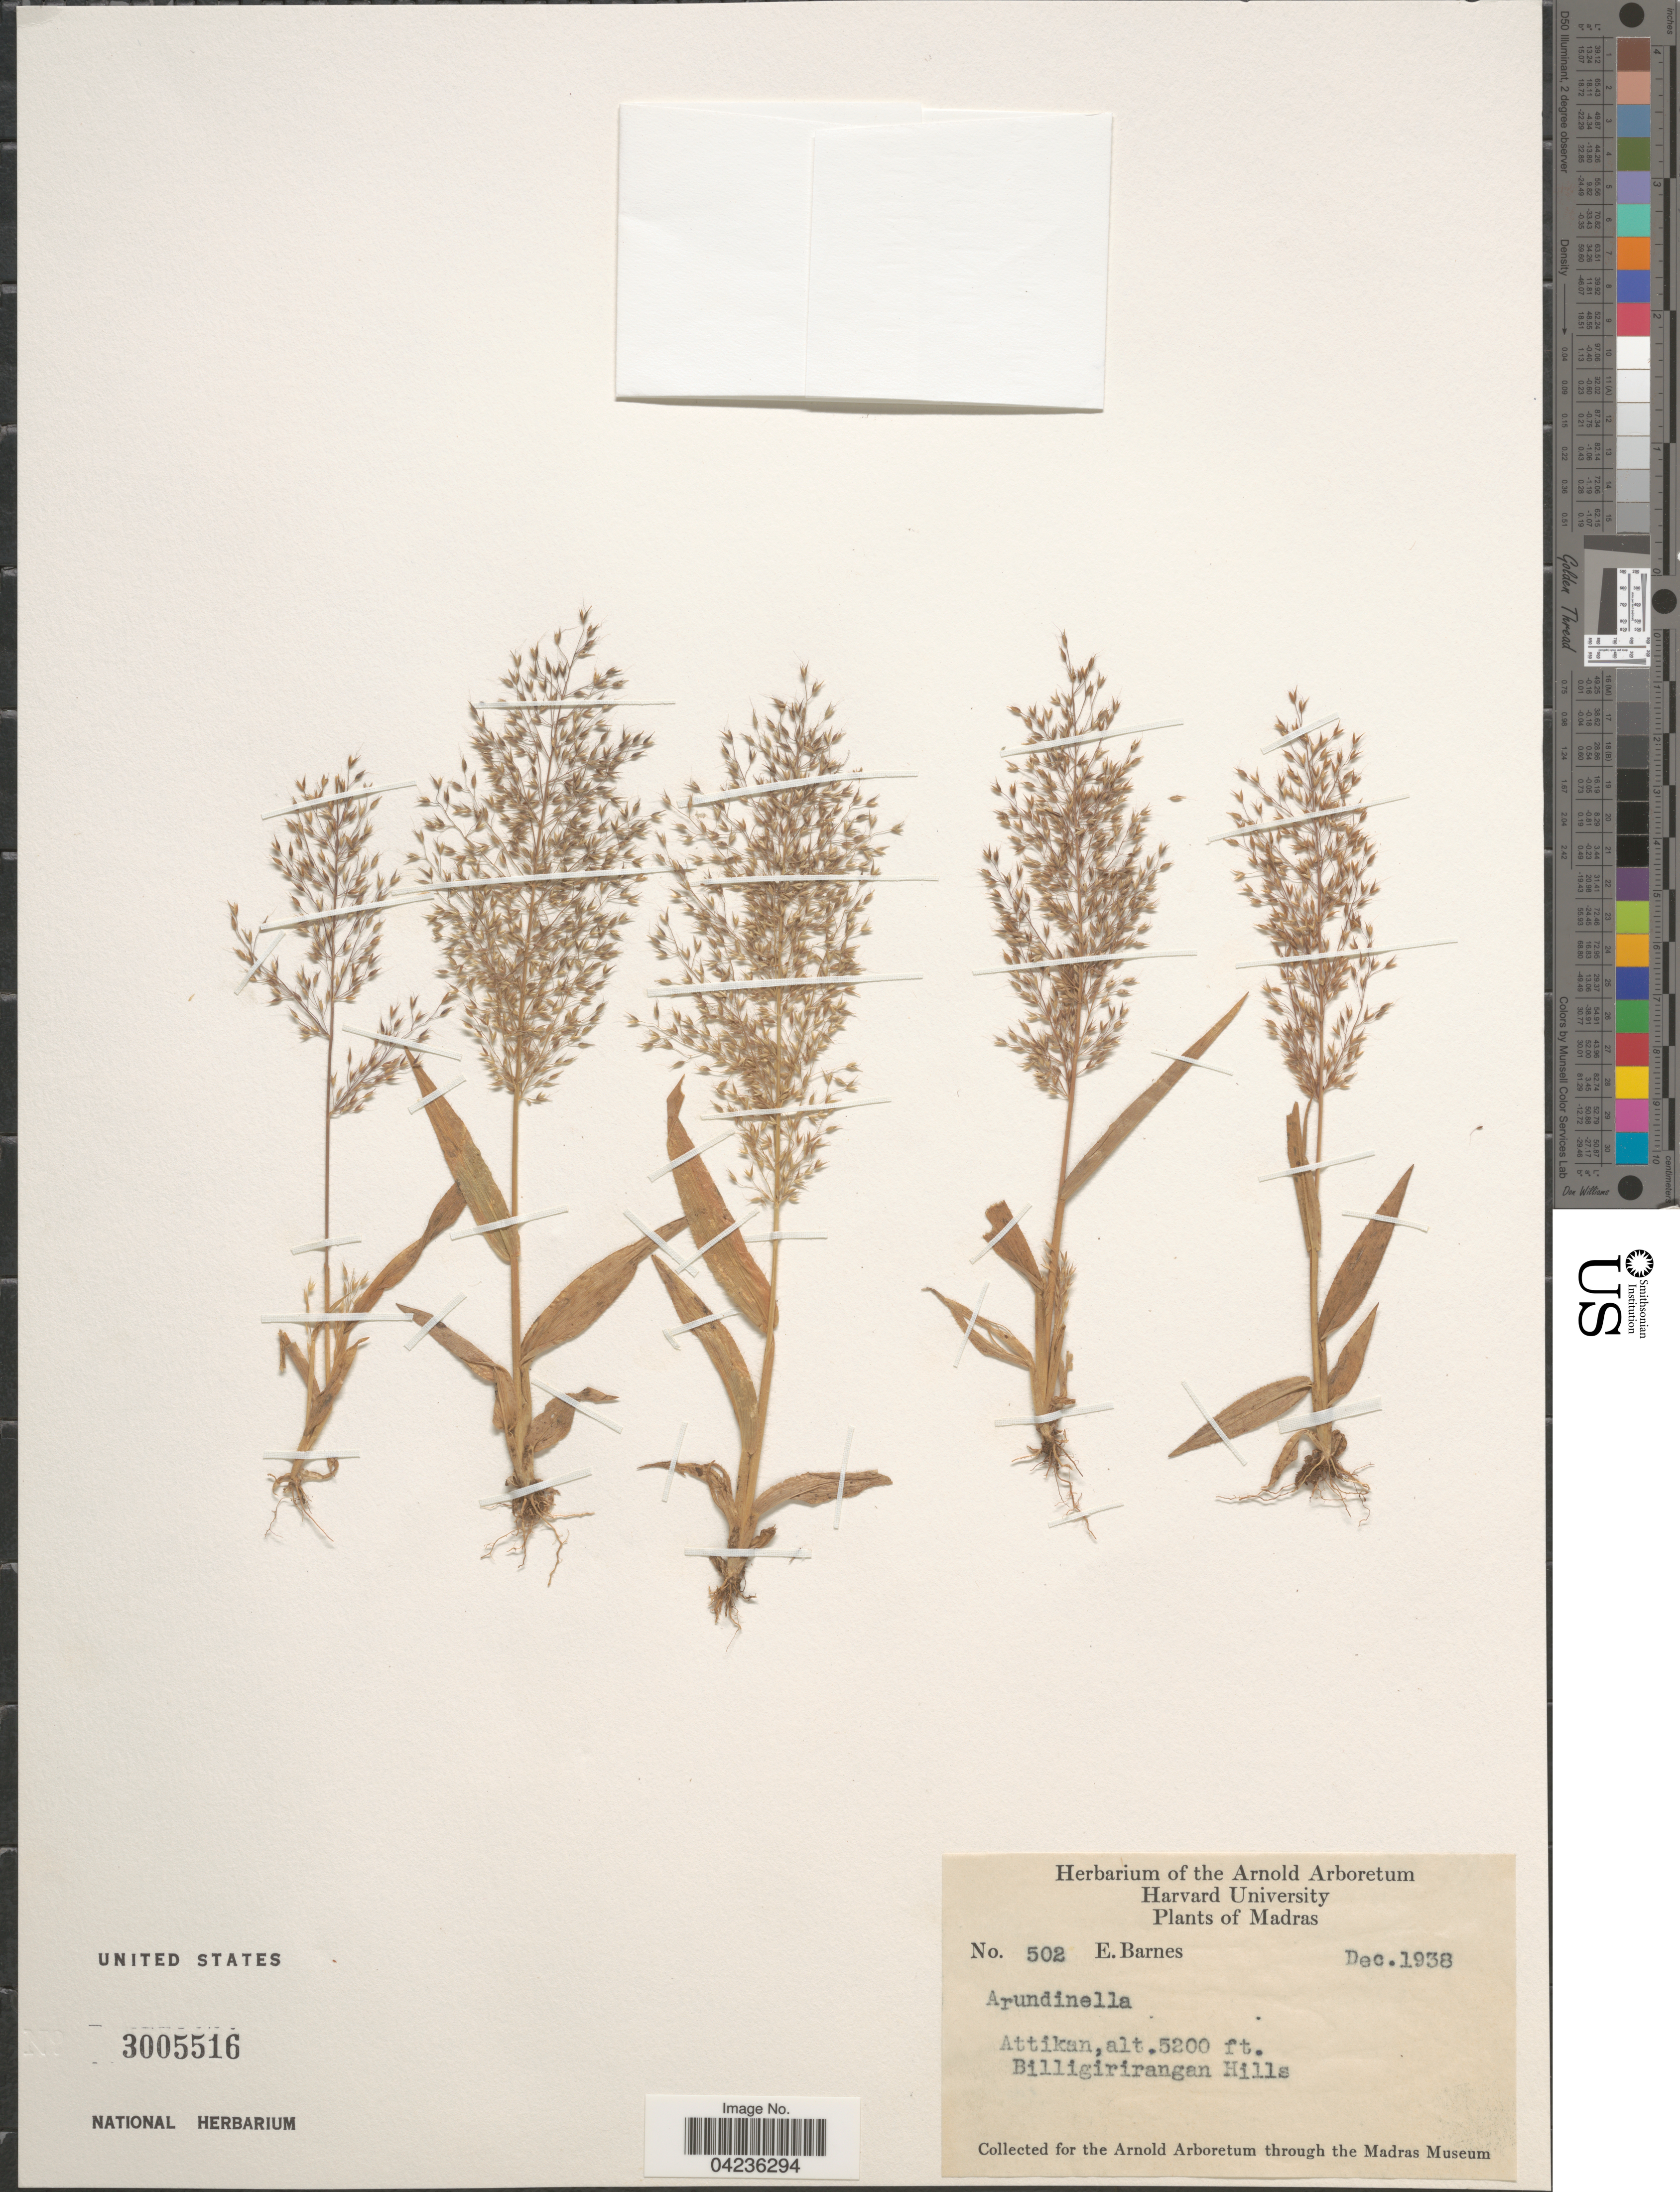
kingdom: Plantae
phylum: Tracheophyta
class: Liliopsida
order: Poales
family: Poaceae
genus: Arundinella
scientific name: Arundinella sp.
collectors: E. Barnes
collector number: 502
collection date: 1938-12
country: India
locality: Madras. Attikan. Billigirirangan Hills.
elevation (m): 1585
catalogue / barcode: US 3005516